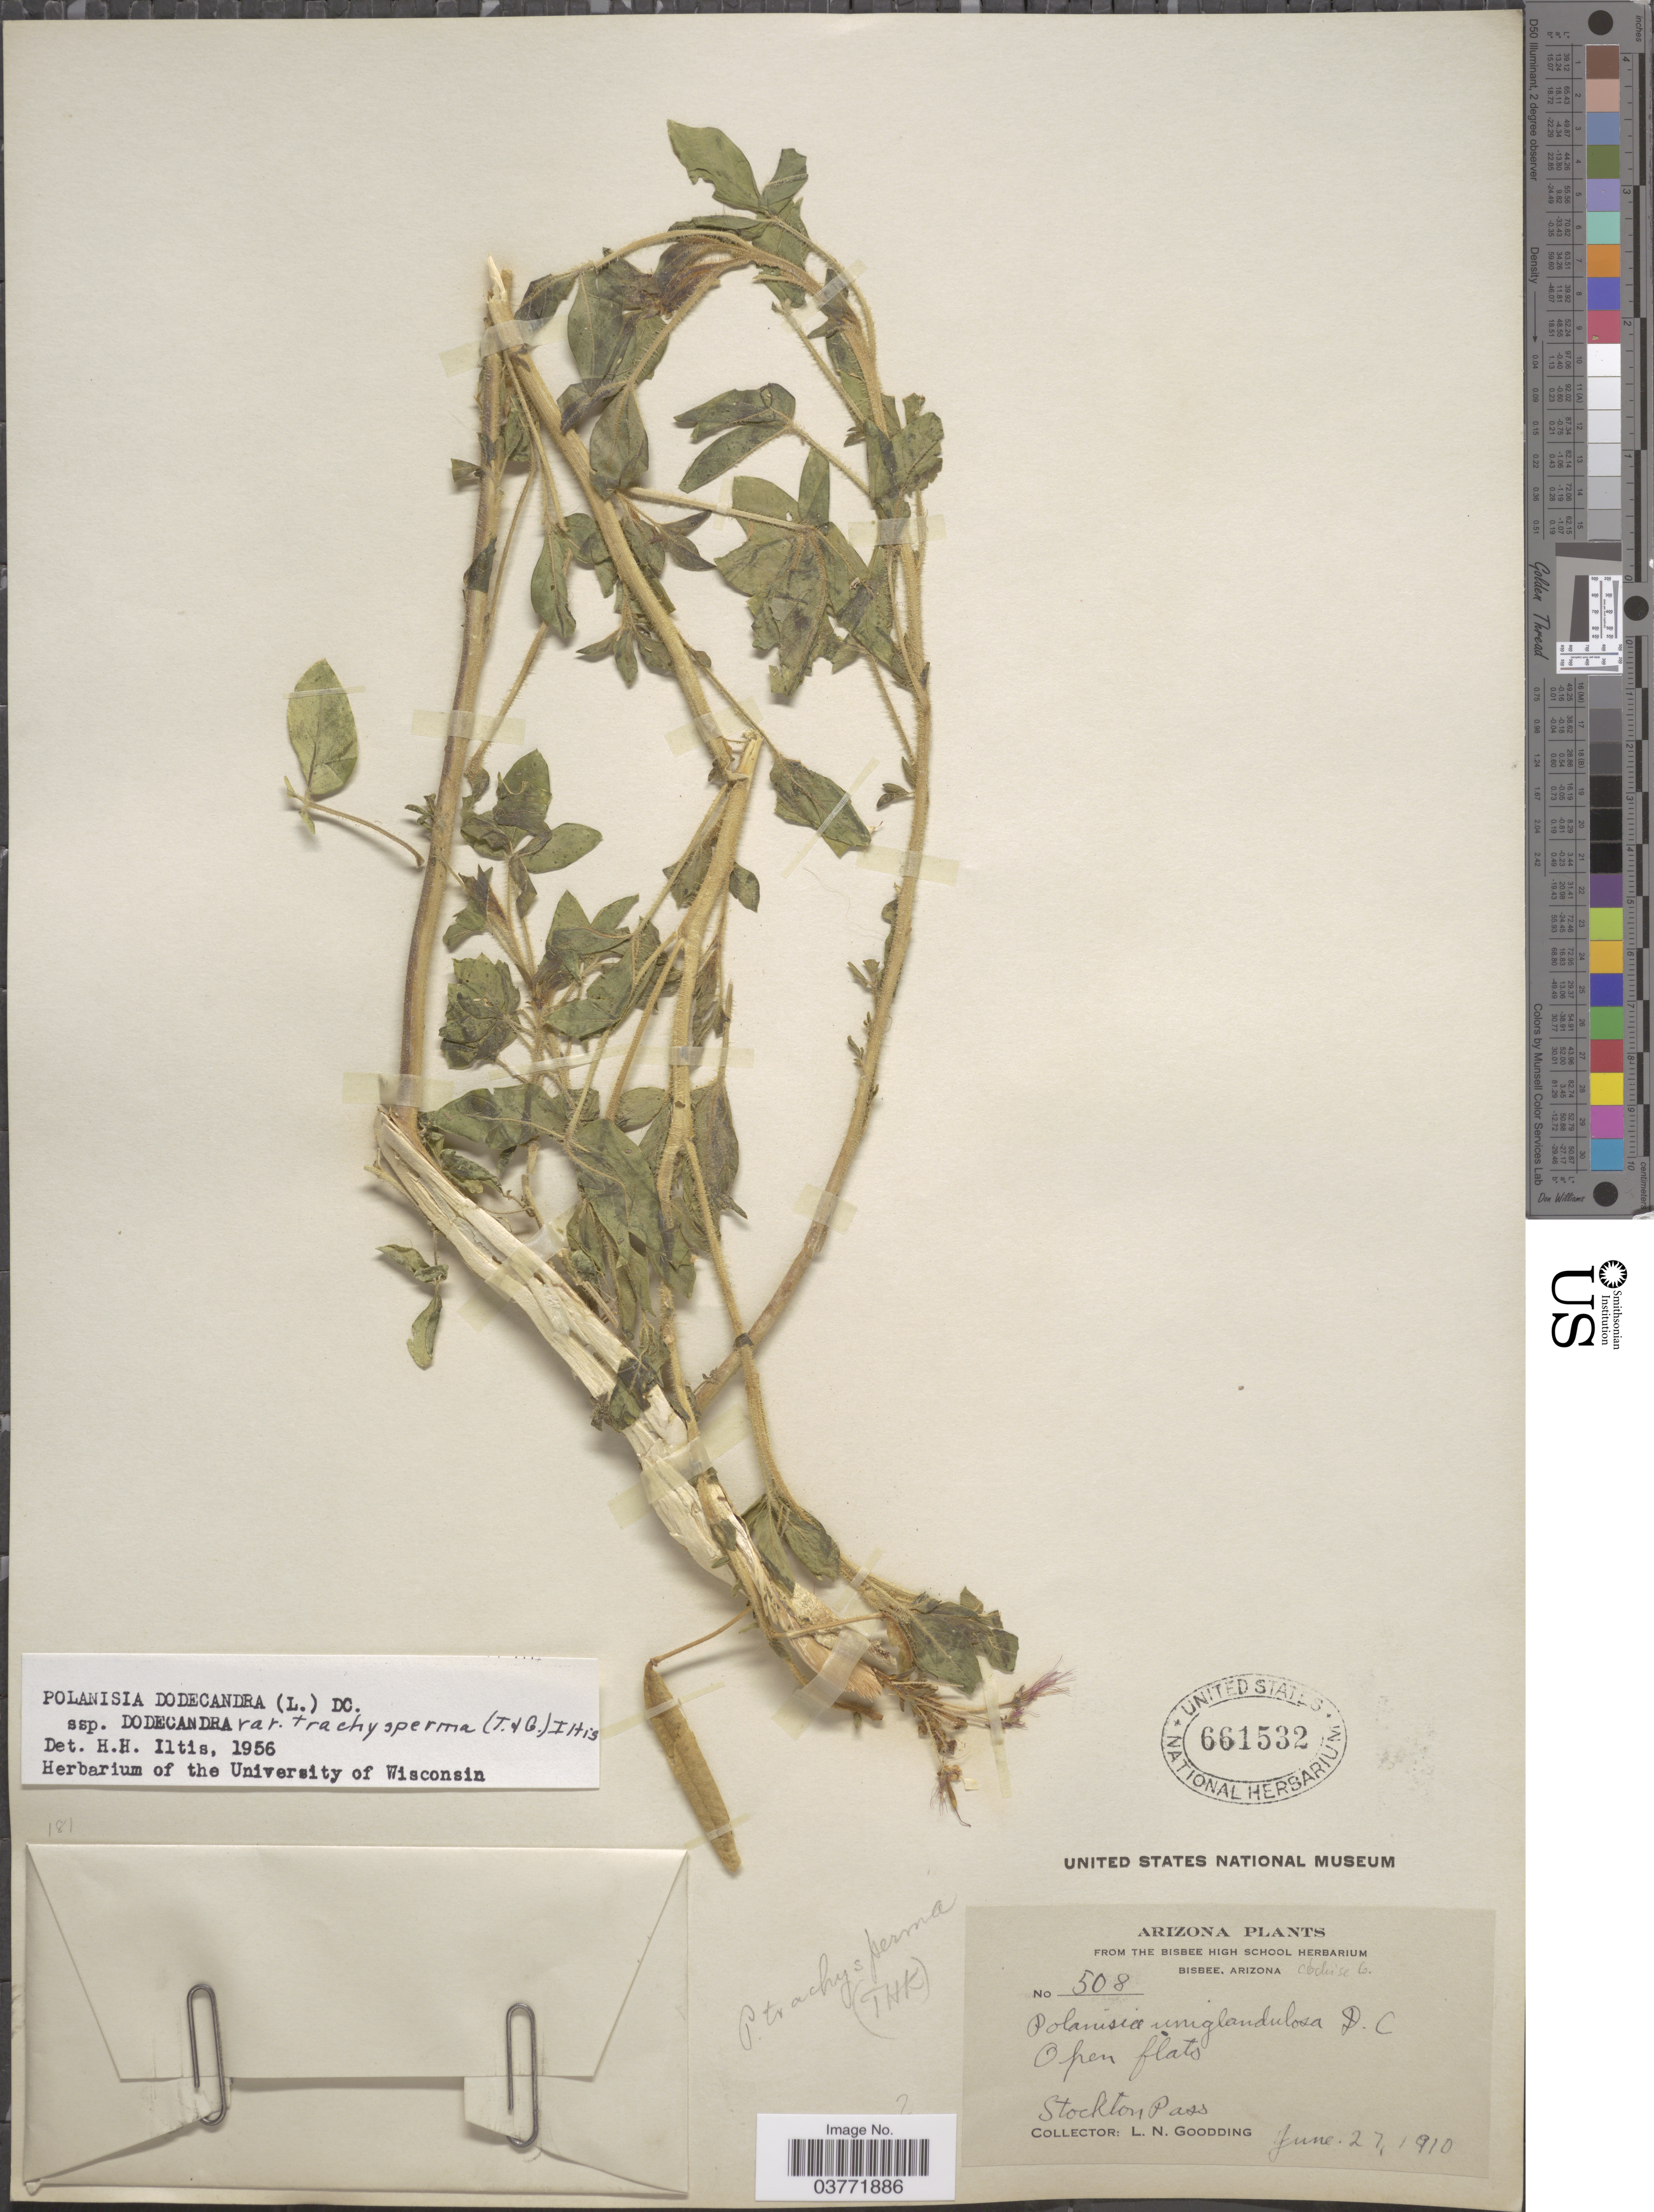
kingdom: Plantae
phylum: Tracheophyta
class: Magnoliopsida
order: Brassicales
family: Cleomaceae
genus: Polanisia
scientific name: Polanisia trachysperma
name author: Torr. & A. Gray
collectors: L. N. Goodding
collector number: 508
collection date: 1910-06-27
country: United States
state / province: Arizona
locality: Cochise Co. Stockton Pass.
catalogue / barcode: US 661532